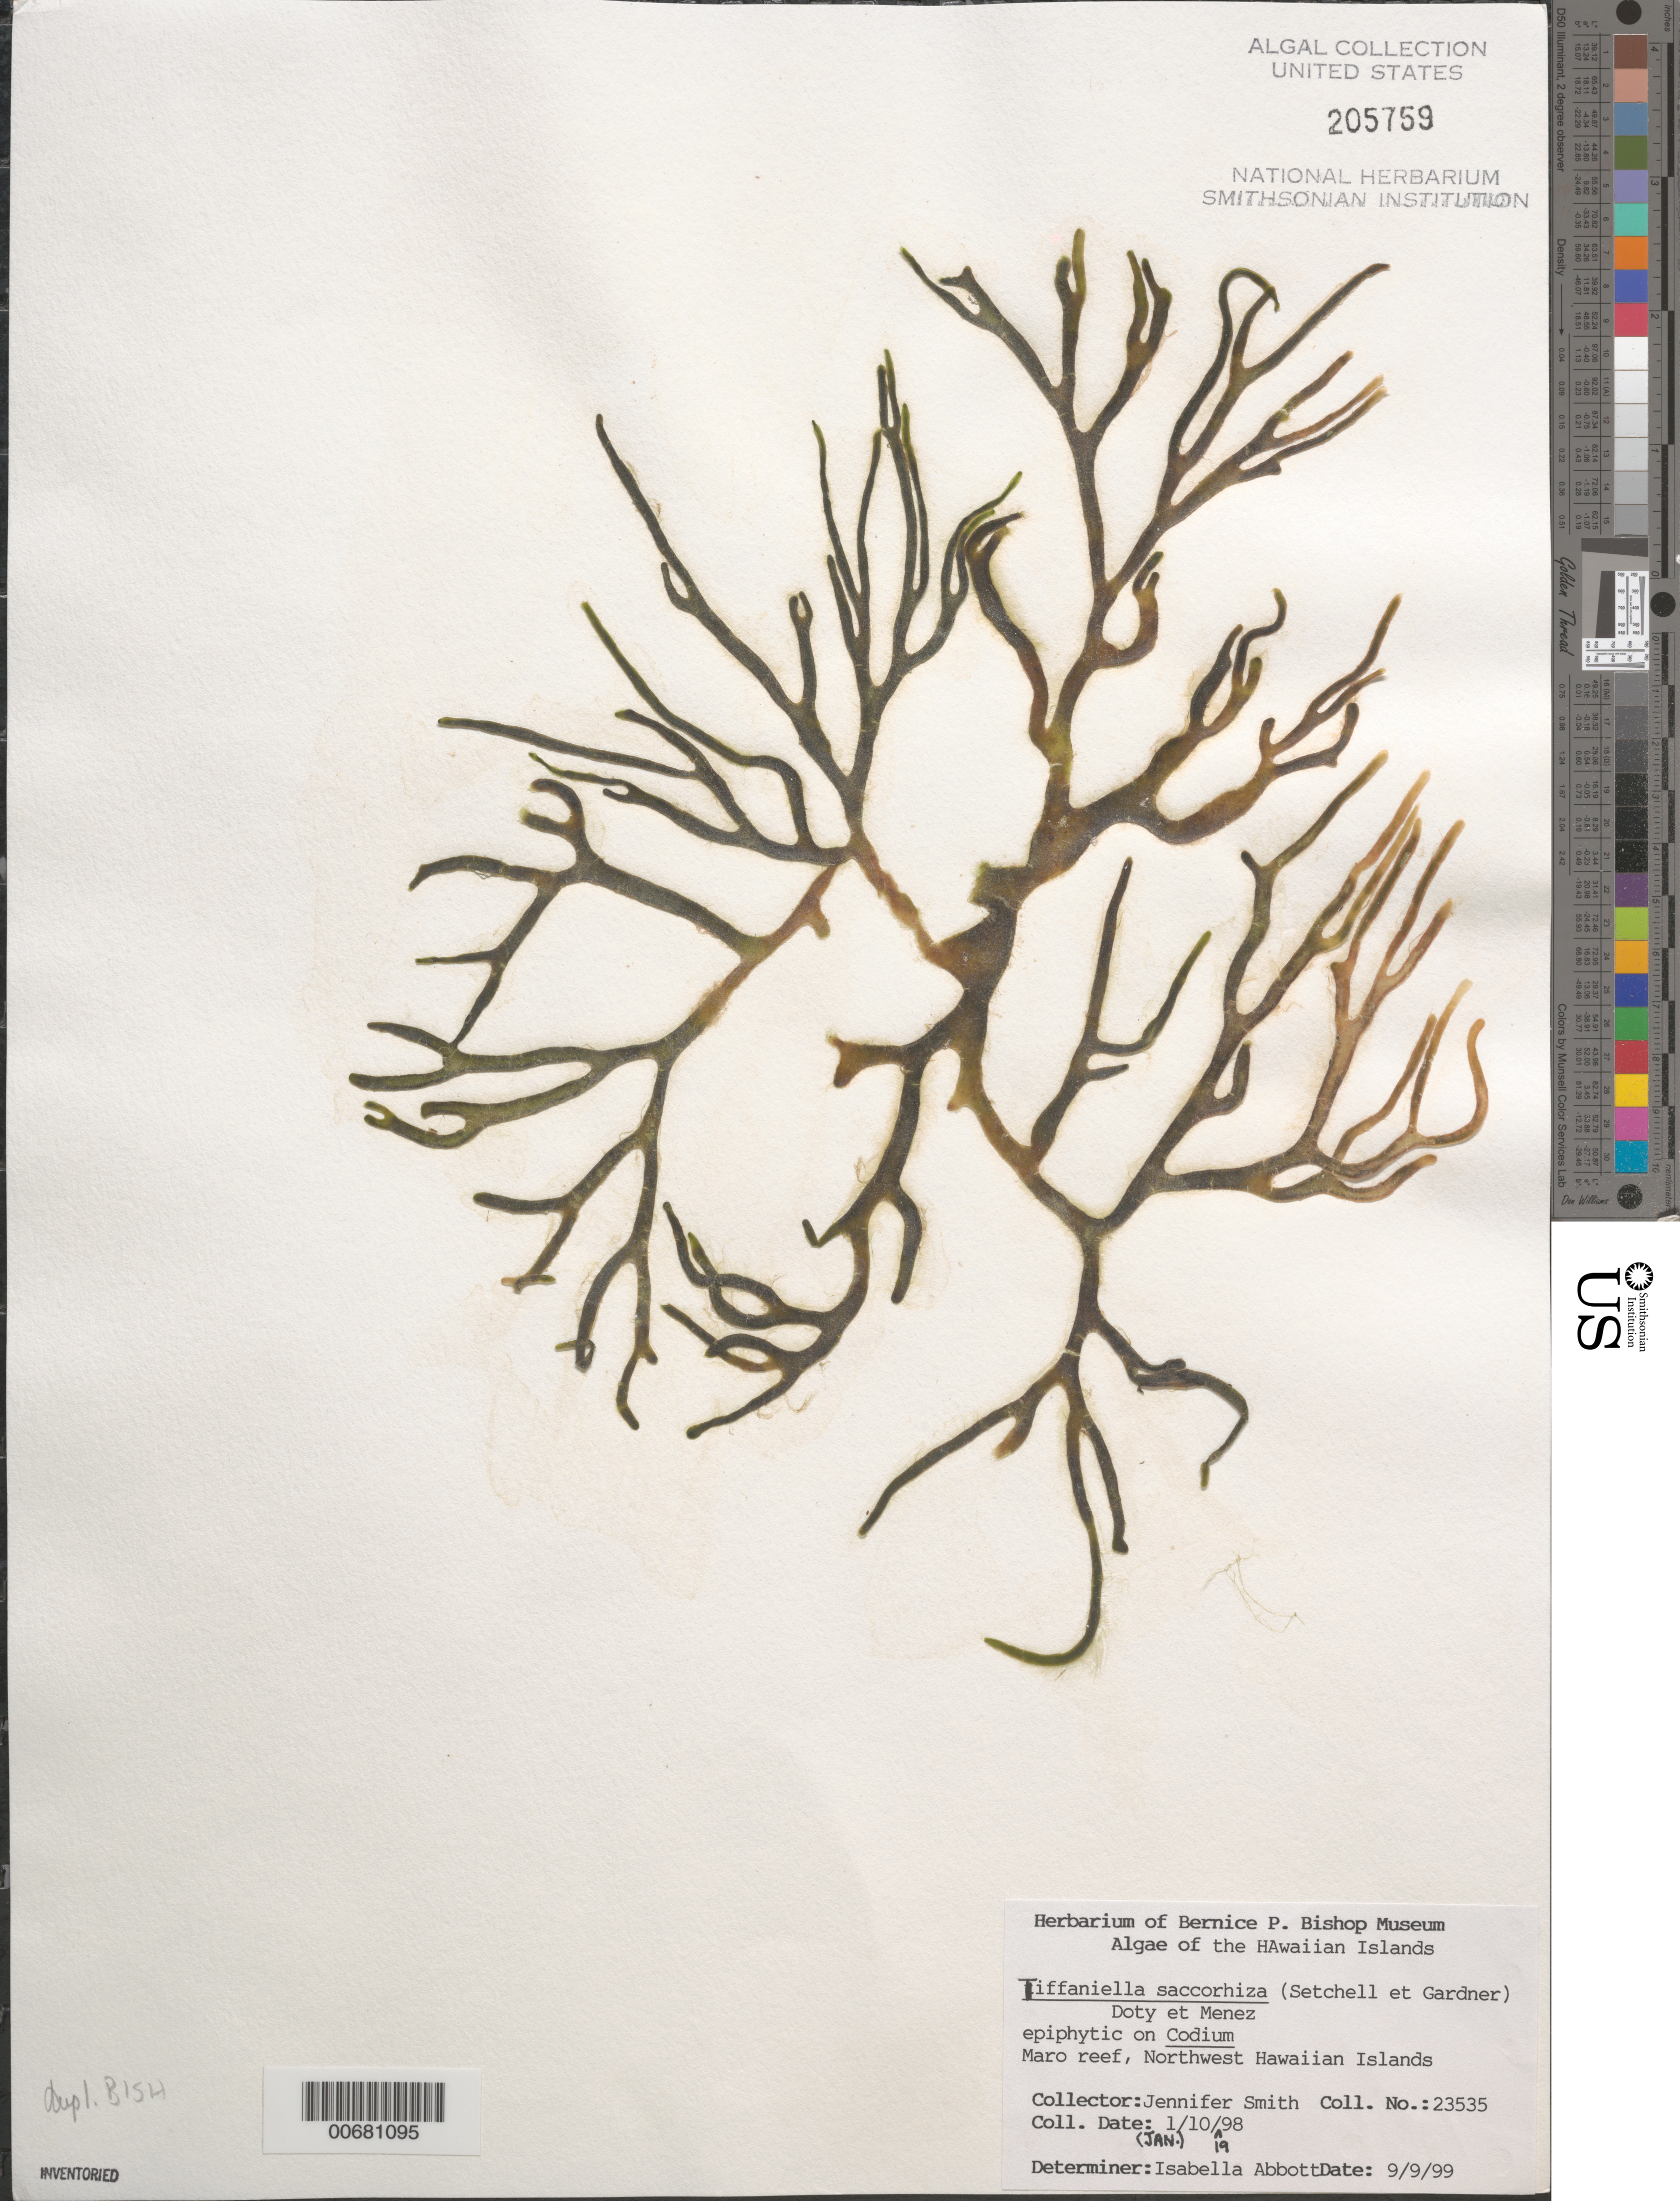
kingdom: Plantae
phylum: Rhodophyta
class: Florideophyceae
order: Ceramiales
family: Wrangeliaceae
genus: Tiffaniella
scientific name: Tiffaniella saccorhiza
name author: (Setch. & N.L. Gardner) Doty & Menez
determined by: Abbott, Isabella A.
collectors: J. Smith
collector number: IAA 23535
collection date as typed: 10 Jan 1998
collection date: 1998-01-10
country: United States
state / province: Hawaii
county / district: Honolulu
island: Maro Reef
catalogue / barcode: US 205759